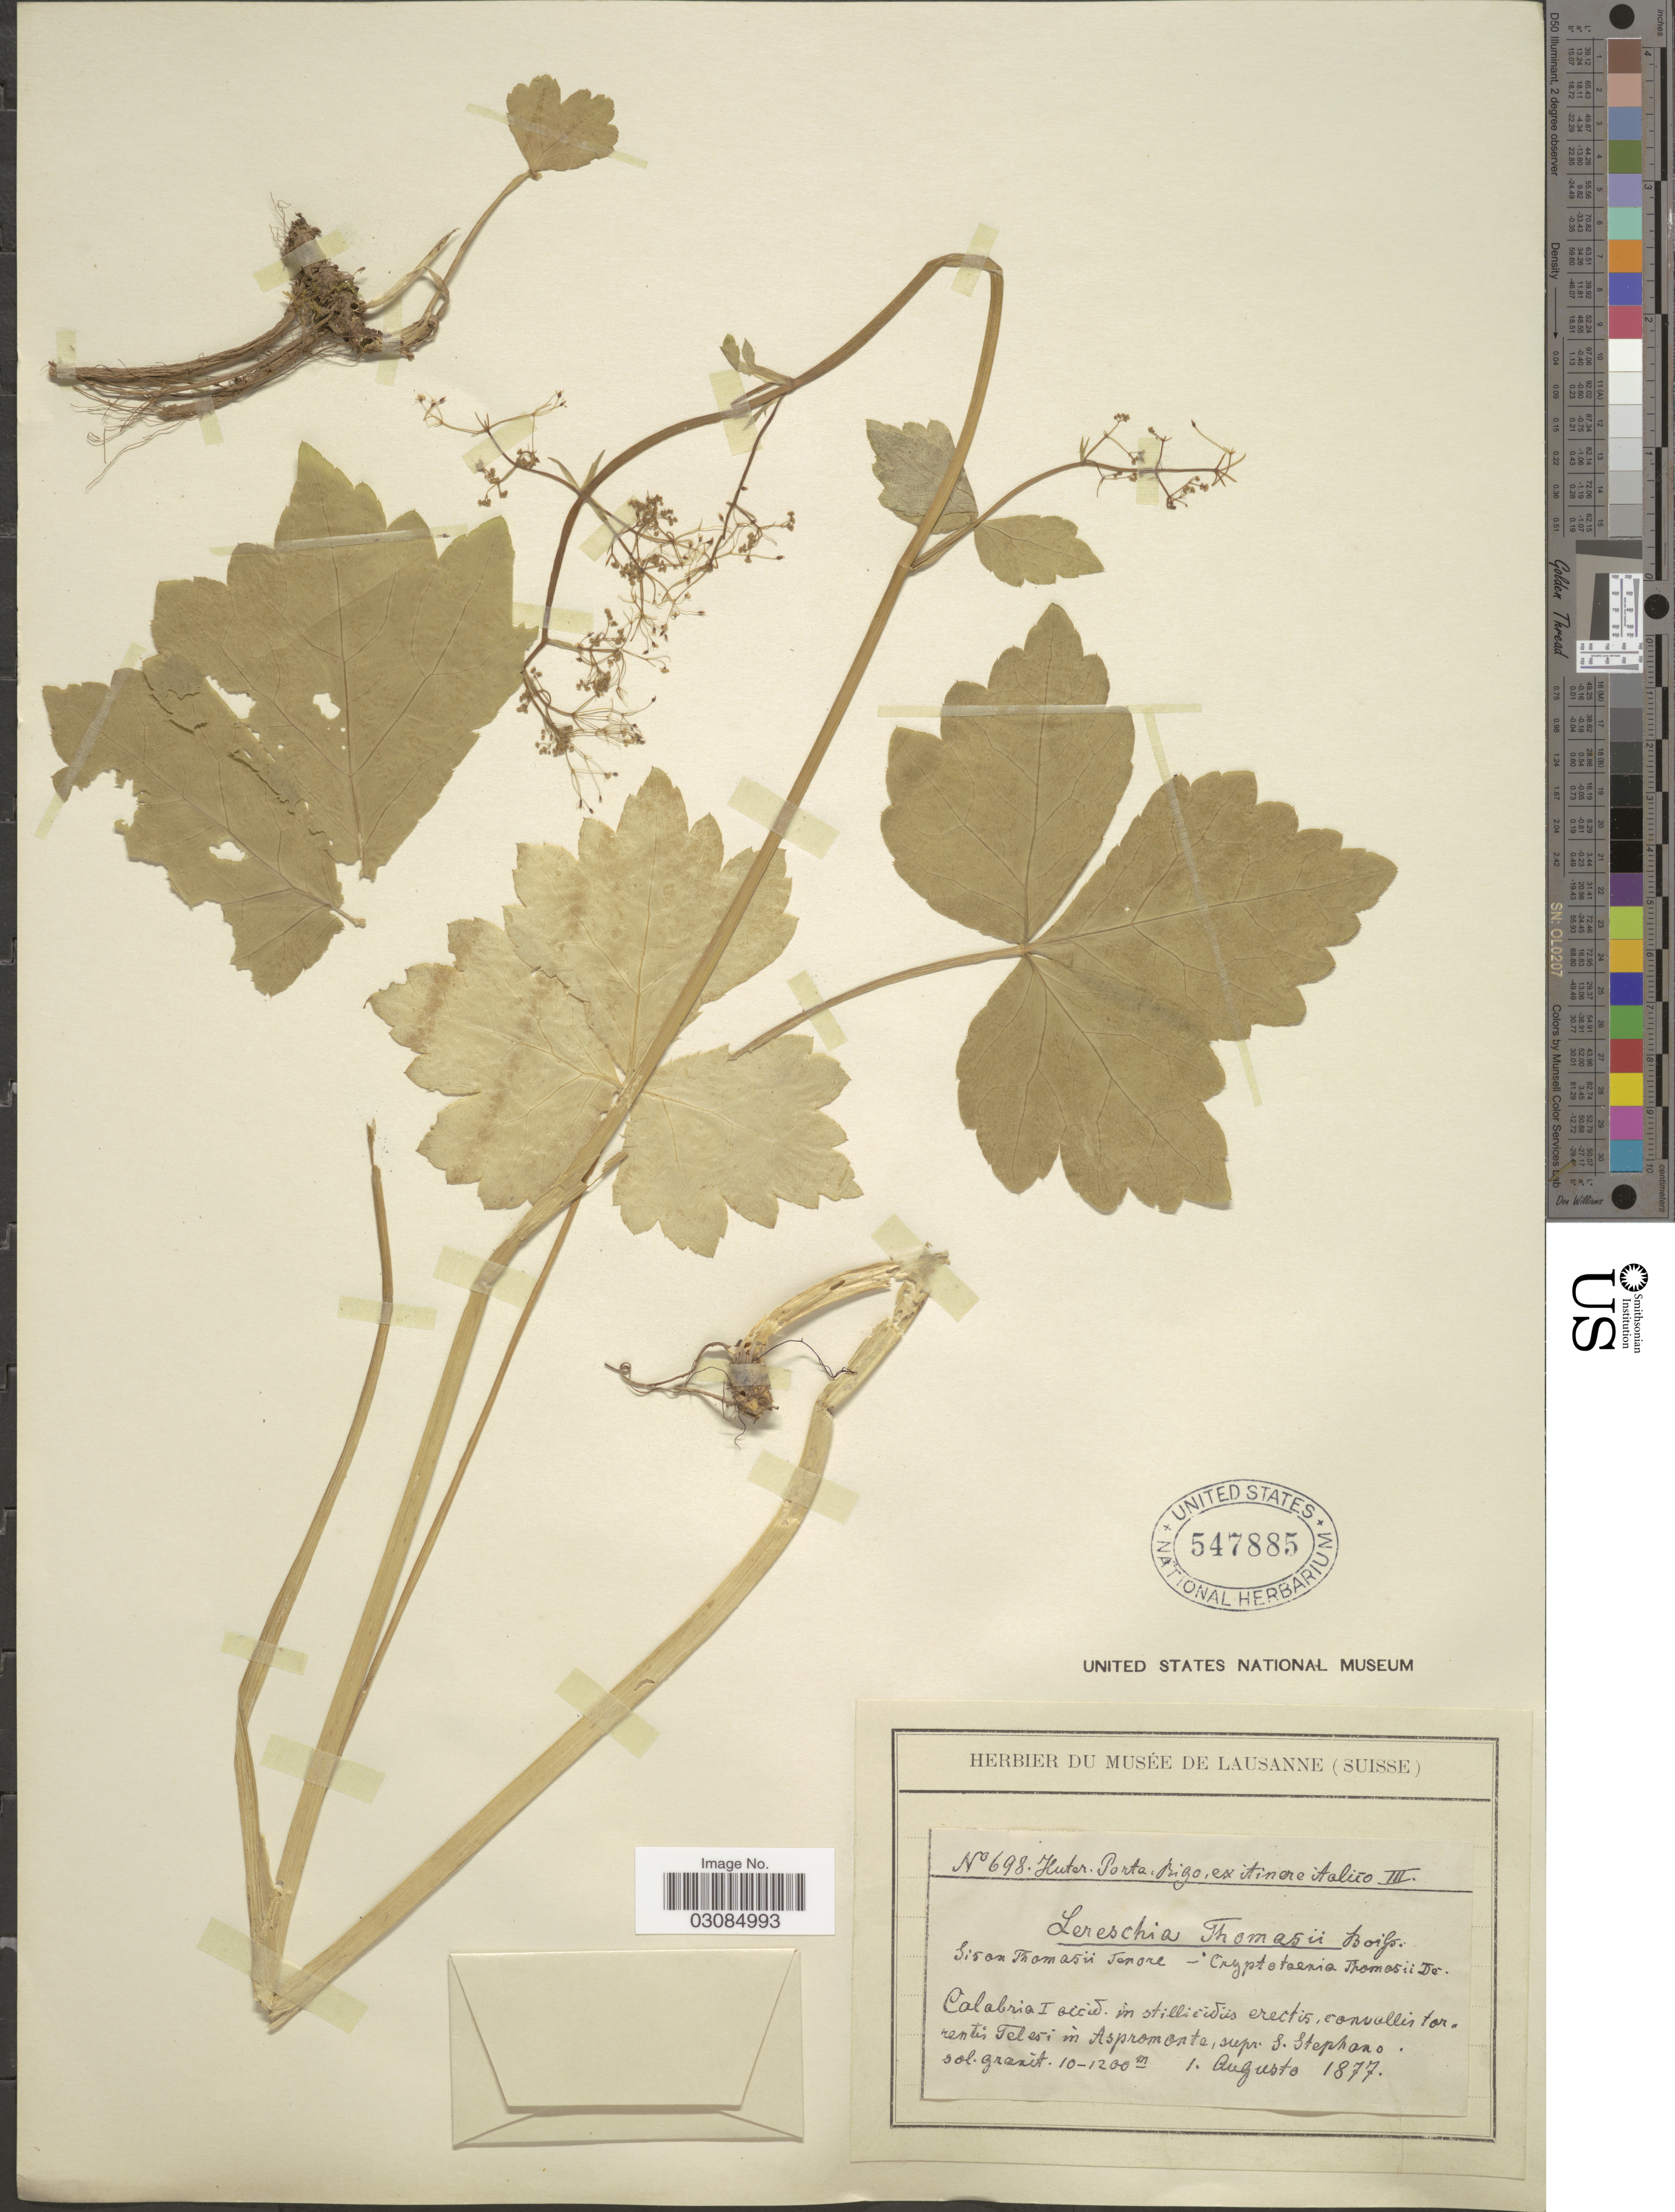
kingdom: Plantae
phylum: Tracheophyta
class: Magnoliopsida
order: Apiales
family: Apiaceae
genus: Lereschia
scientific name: Lereschia thomasii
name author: (Ten.) Boiss.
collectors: -. Huter, -- Porta & -- Rigo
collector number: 698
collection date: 1877-08-01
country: Italy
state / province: Calabria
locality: Calabria I occid. in stillicidies erectis, convallis torrentis Telesi in Aspromonte, supr. S. Stephano.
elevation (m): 1000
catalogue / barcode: US 547885